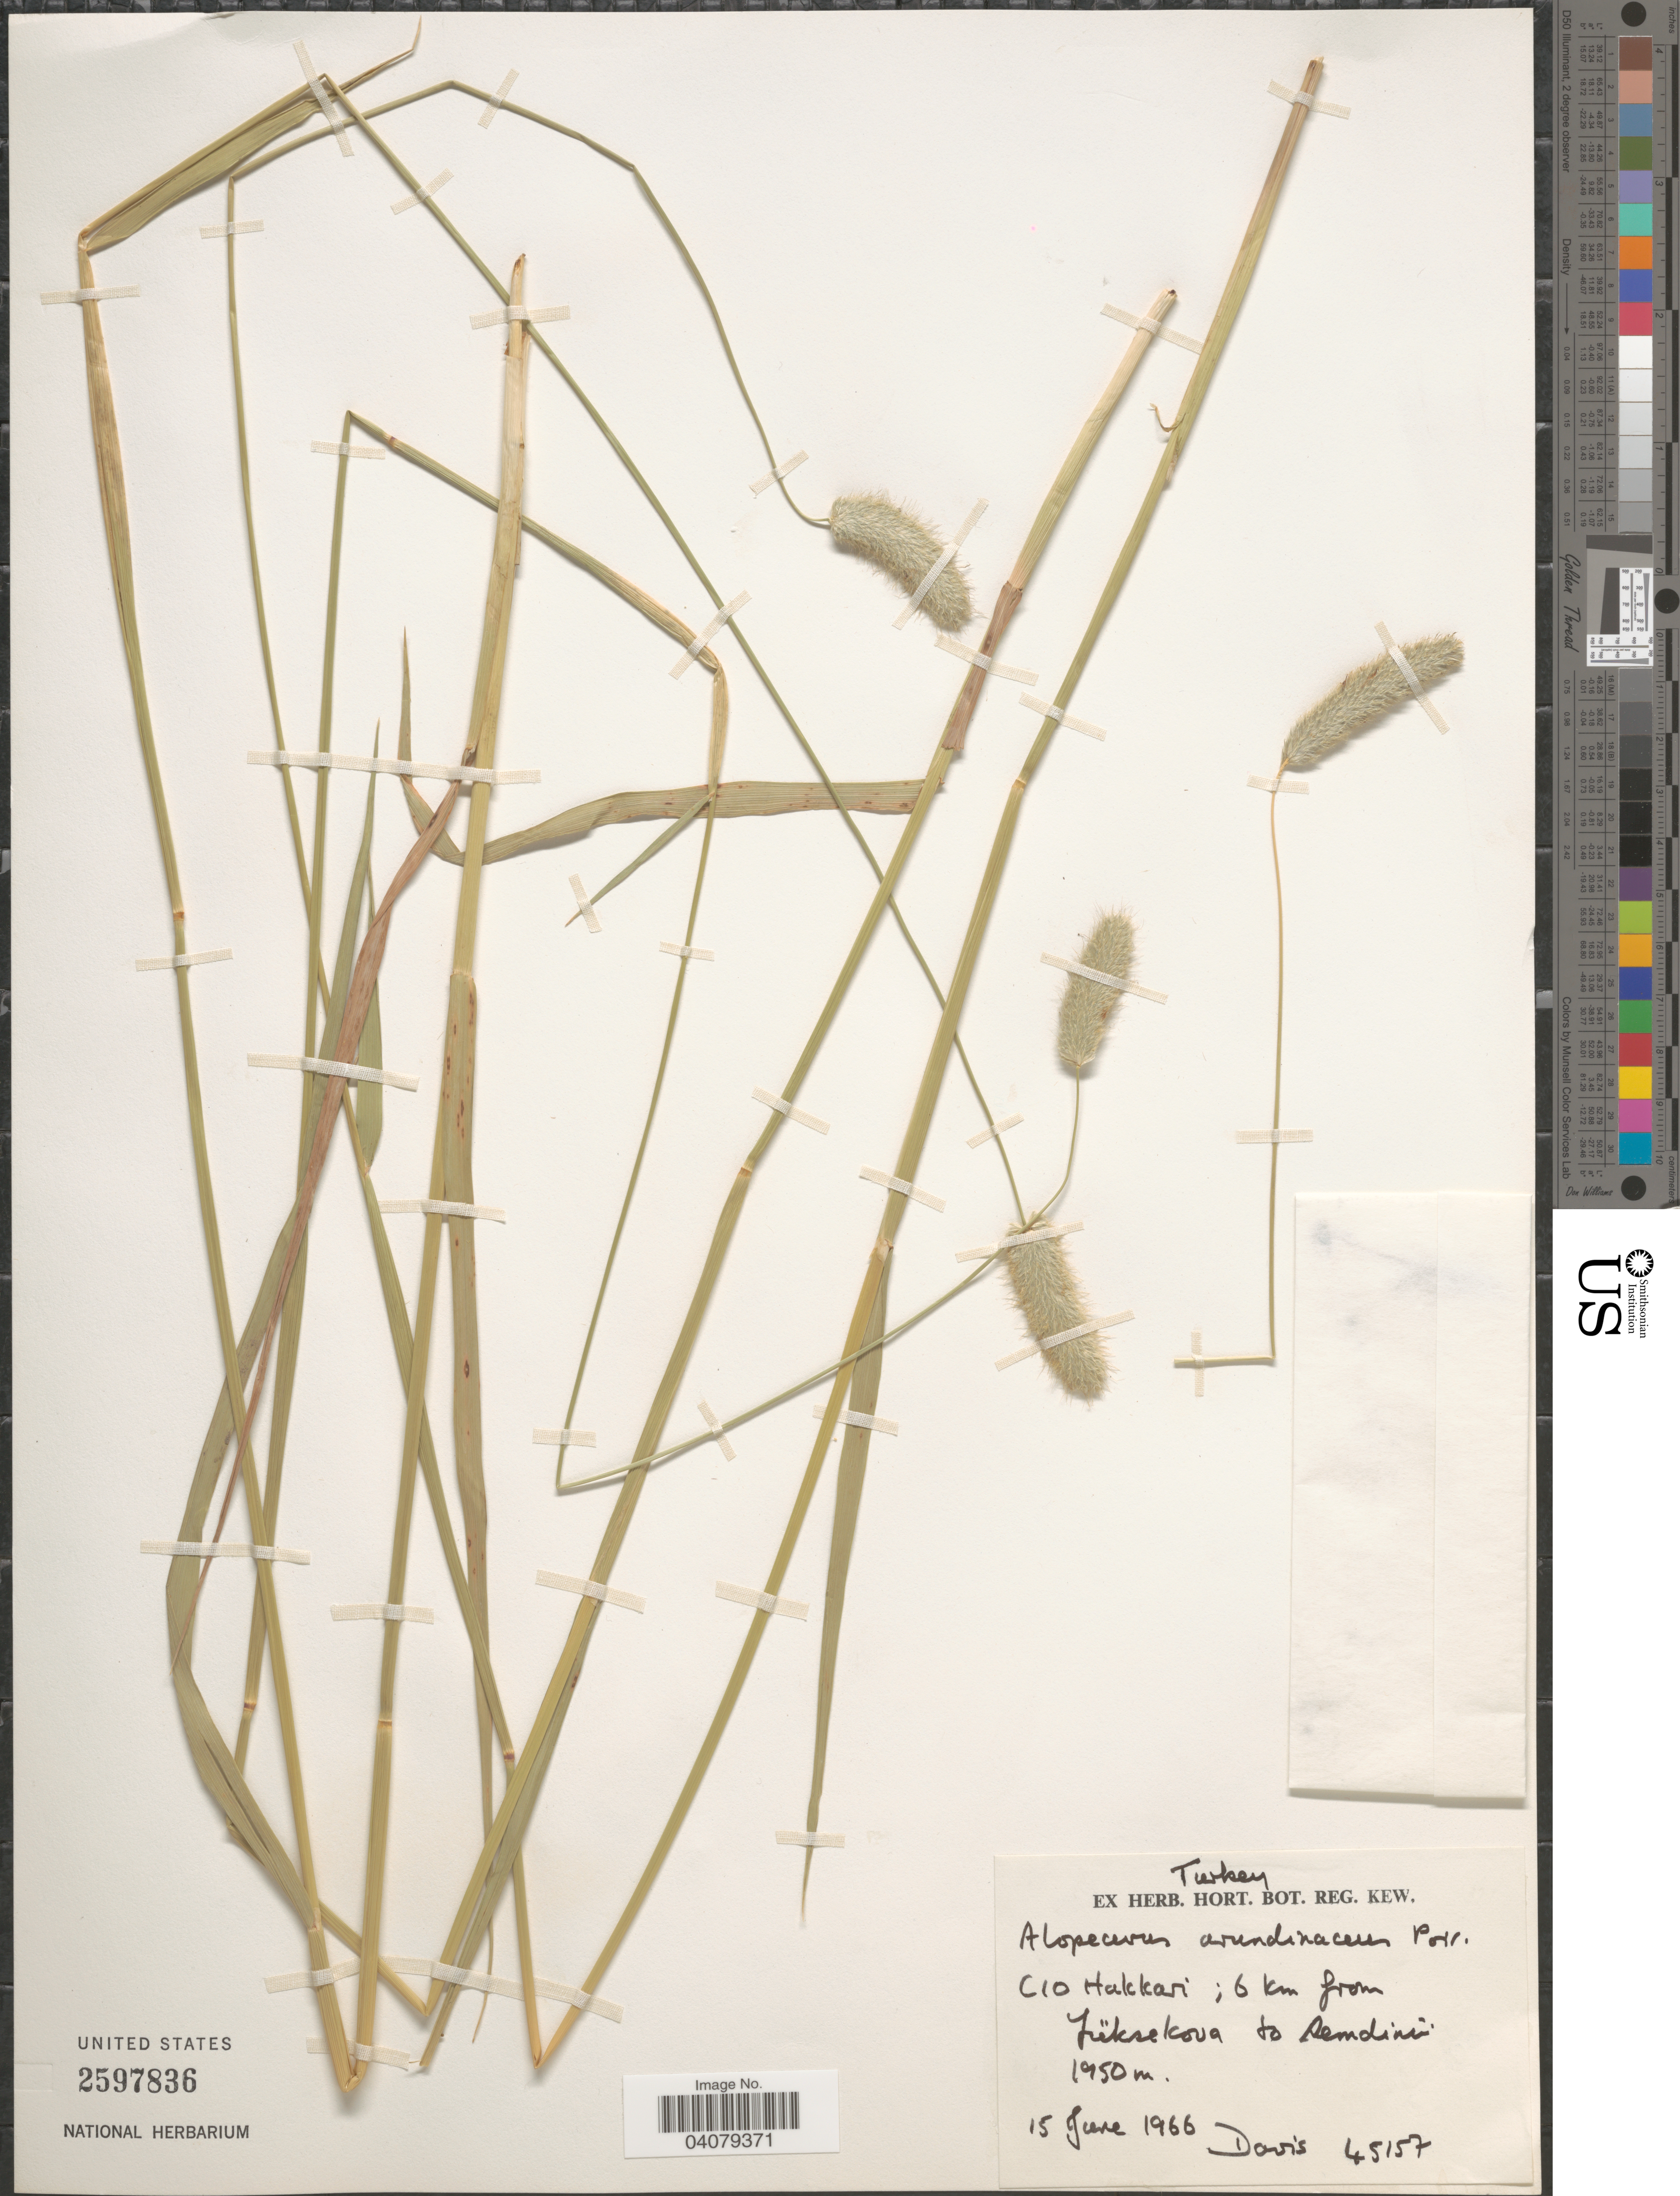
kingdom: Plantae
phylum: Tracheophyta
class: Liliopsida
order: Poales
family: Poaceae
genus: Alopecurus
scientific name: Alopecurus arundinaceus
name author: Poir.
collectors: -. Davis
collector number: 45157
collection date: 1966-06-15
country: Turkey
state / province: Hakkari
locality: C10 Hakkari; 6 km from Jüksekova to Semdinli.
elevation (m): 1950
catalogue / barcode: US 2597836